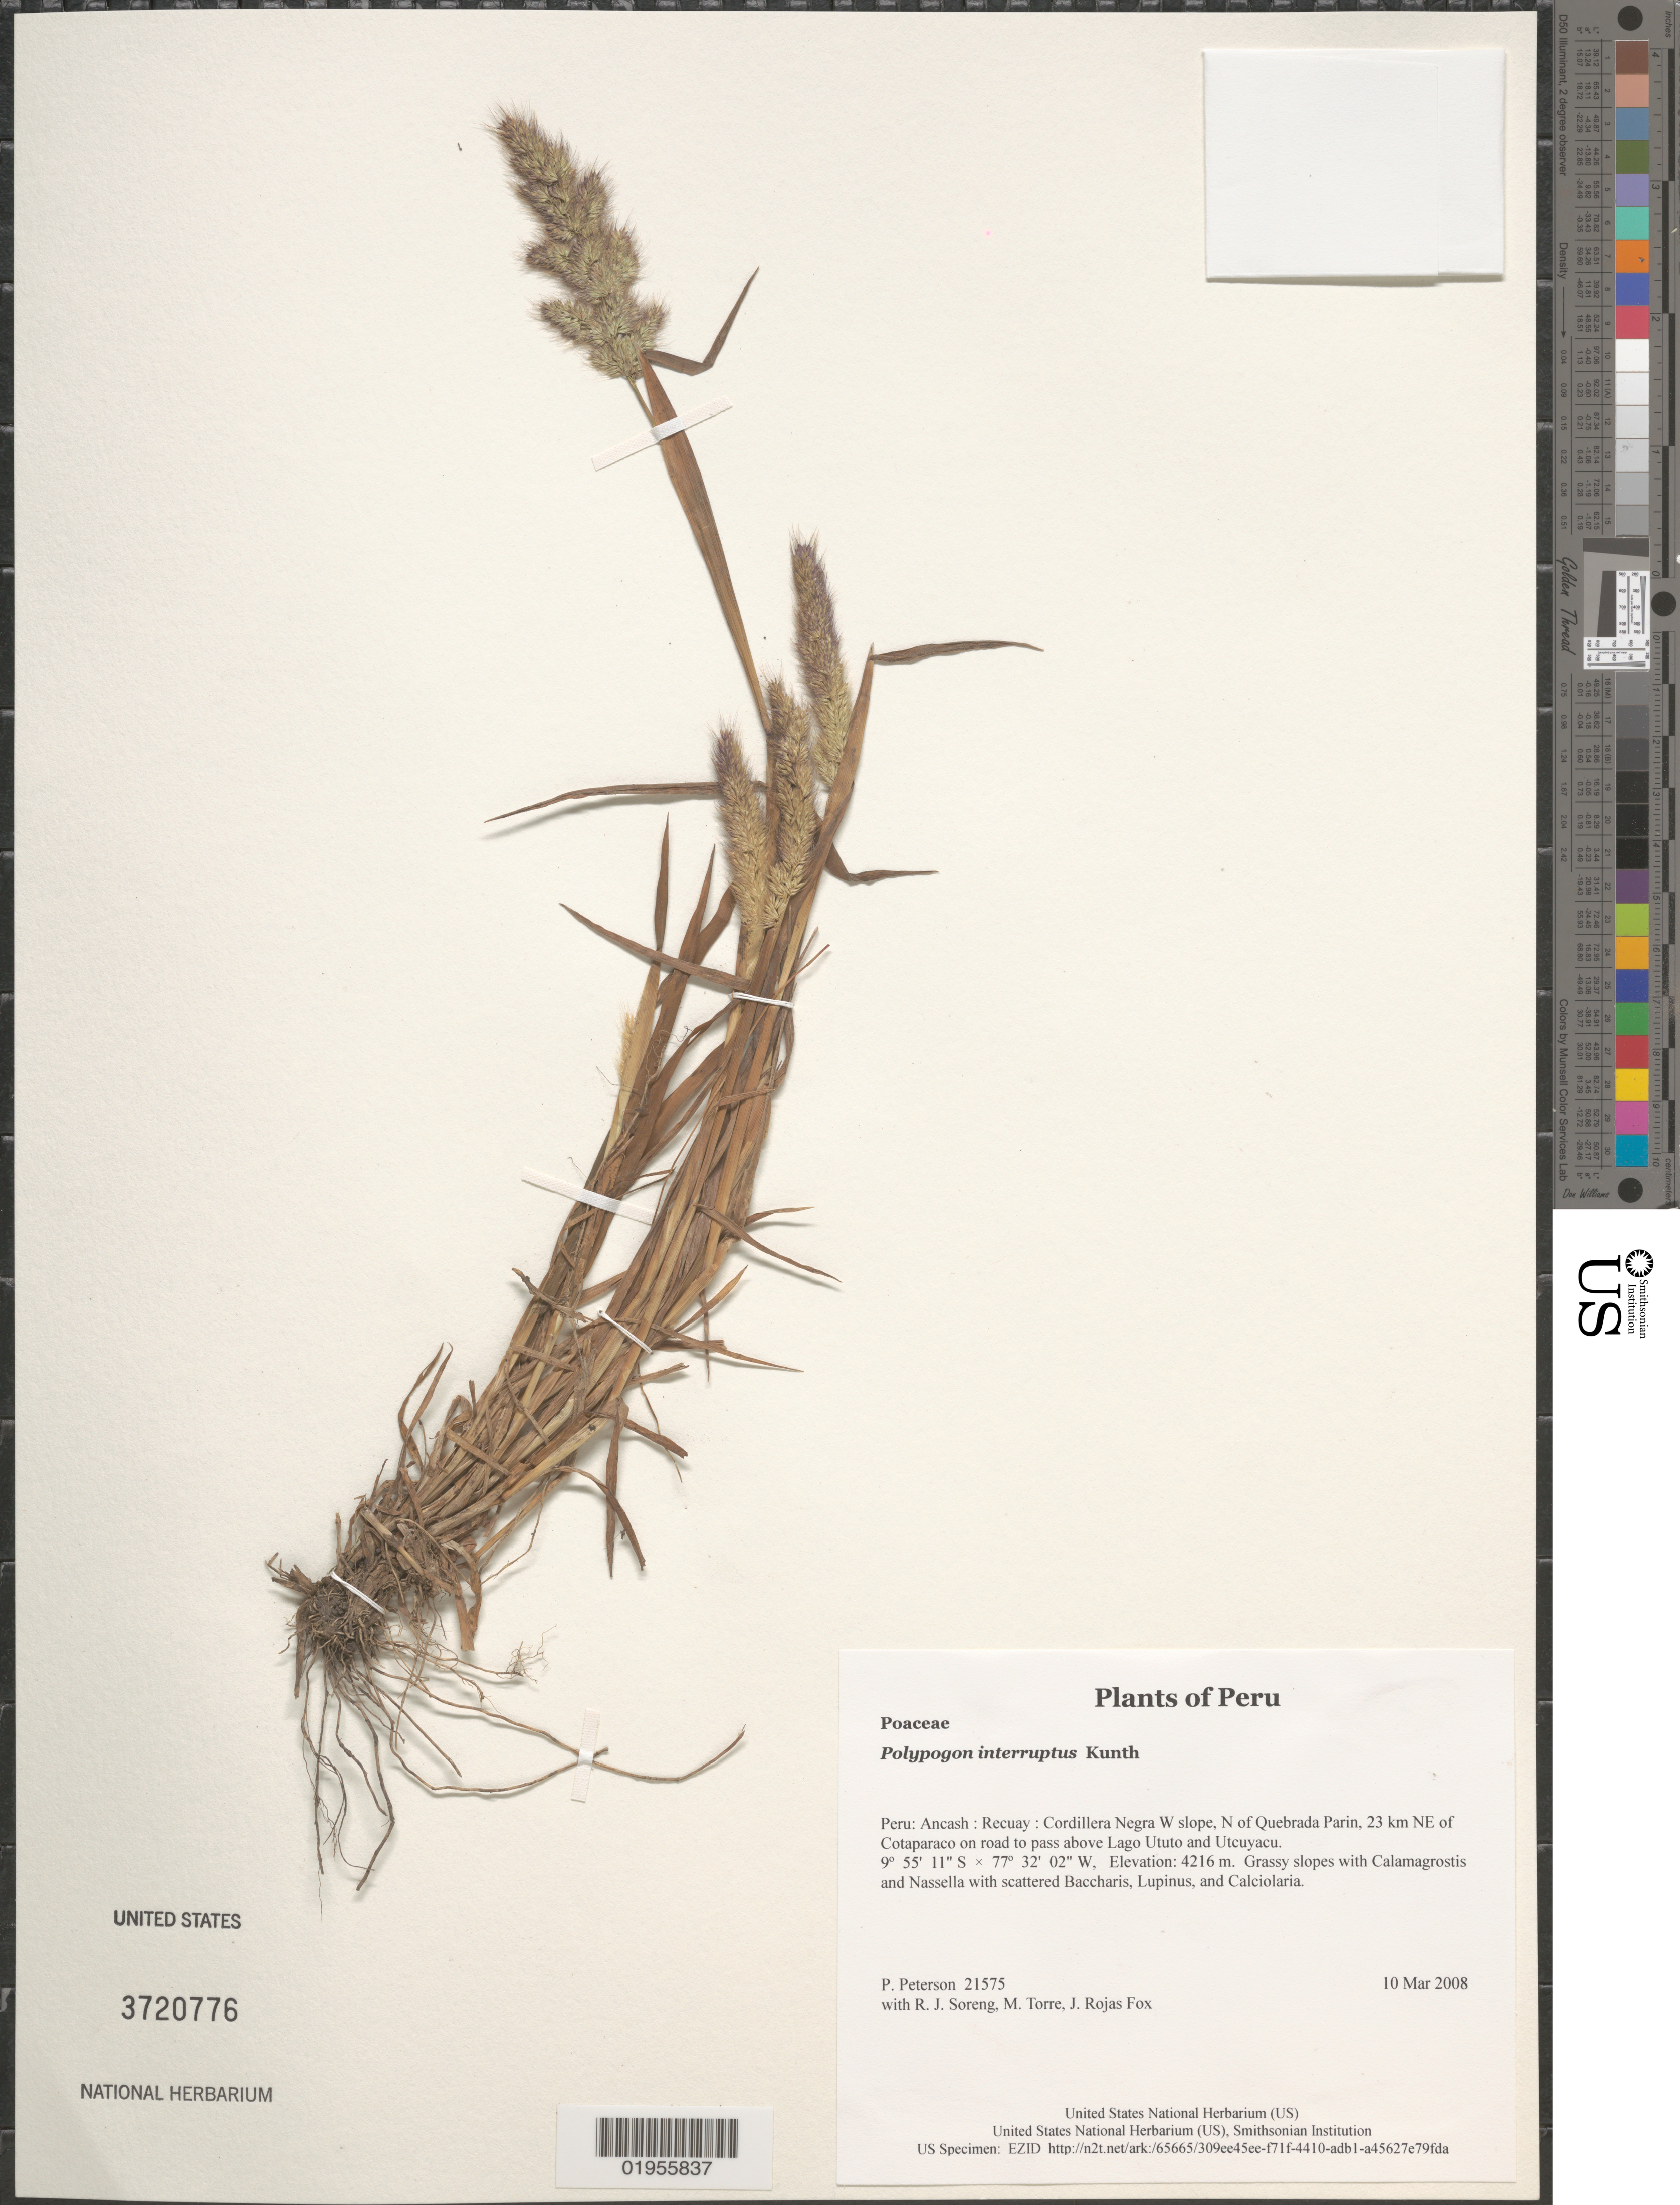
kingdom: Plantae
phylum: Tracheophyta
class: Liliopsida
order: Poales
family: Poaceae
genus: Polypogon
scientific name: Polypogon interruptus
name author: Kunth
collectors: P. M. Peterson, R. J. Soreng, M. Torre & J. Rojas Fox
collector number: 21575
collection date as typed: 10 Mar 2008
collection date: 2008-03-10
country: Peru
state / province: Ancash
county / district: Recuay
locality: Cordillera Negra W slope, N of Quebrada Parin, 23 km NE of Cotaparaco on road to pass above Lago Ututo and Utcuyacu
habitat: Grassy slopes with Calamagrostis and Nassella with scattered Baccharis, Lupinus, and Calciolaria.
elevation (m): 4216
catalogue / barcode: US 3720776